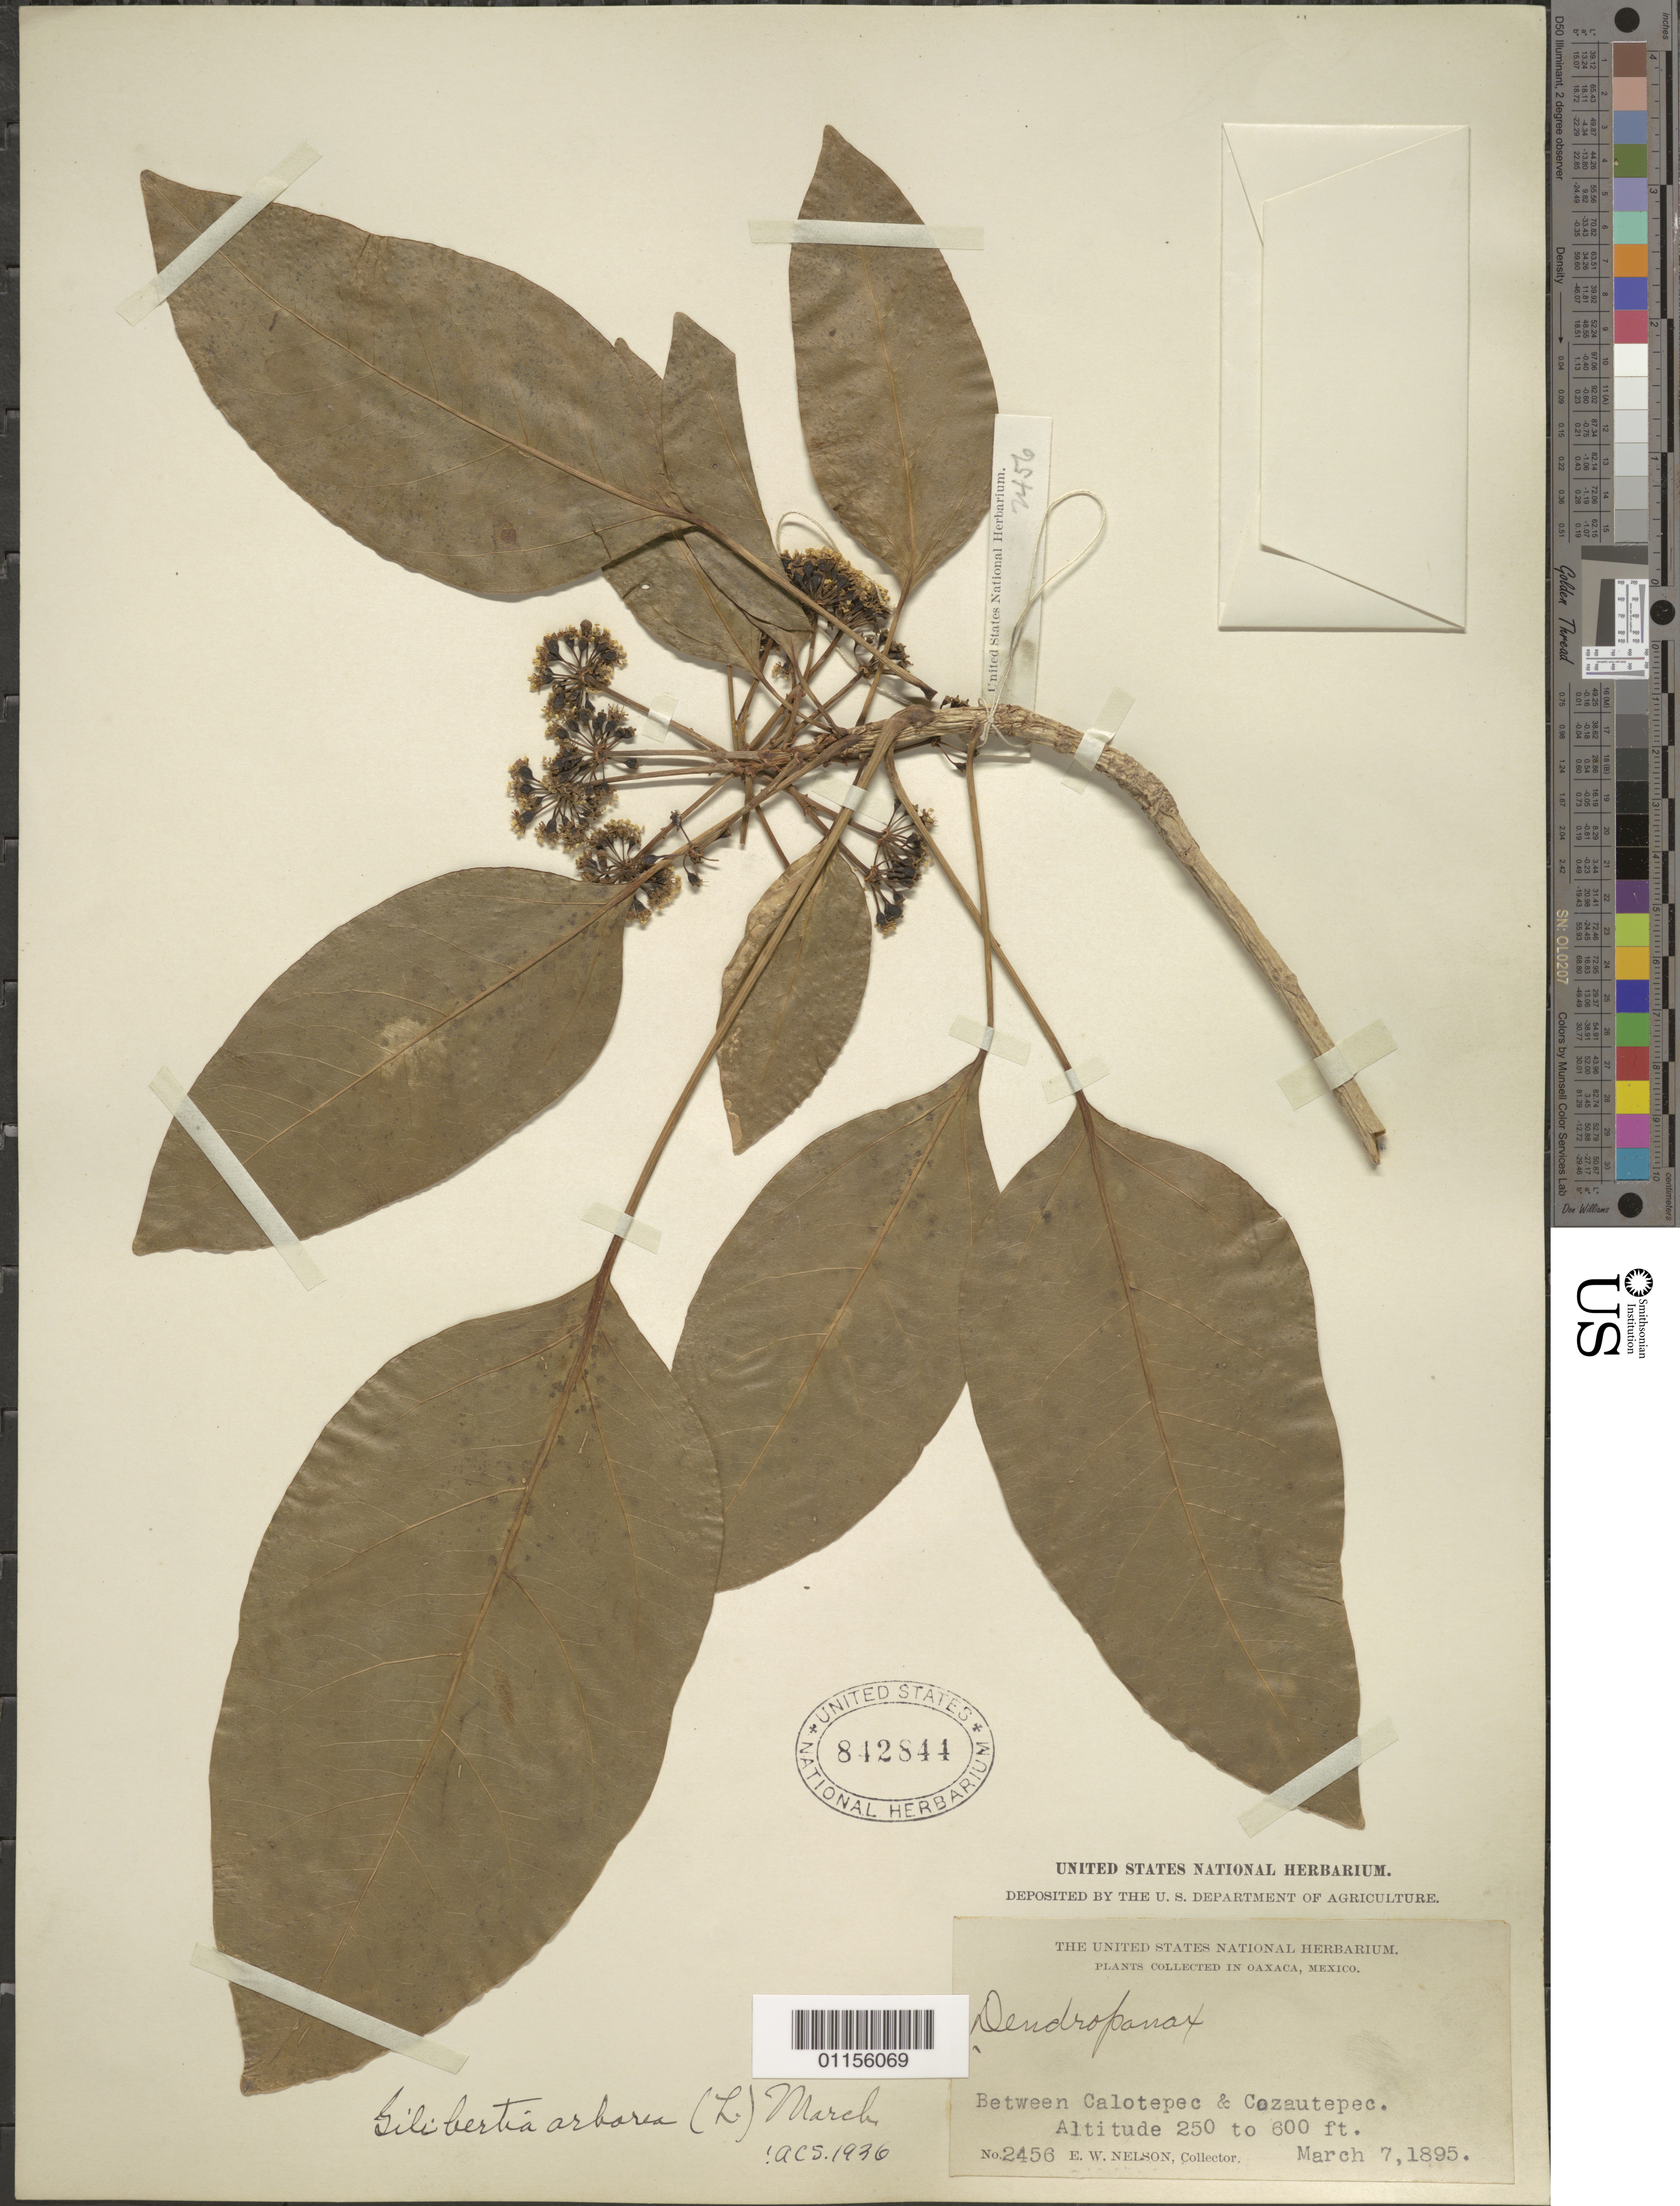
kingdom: Plantae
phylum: Tracheophyta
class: Magnoliopsida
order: Apiales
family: Araliaceae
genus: Dendropanax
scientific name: Dendropanax arboreus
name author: (L.) Decne. & Planch.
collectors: E. W. Nelson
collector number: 2456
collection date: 1895-03-07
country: Mexico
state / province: Oaxaca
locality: Between Calotepec & Cozautepec.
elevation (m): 76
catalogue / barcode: US 842844